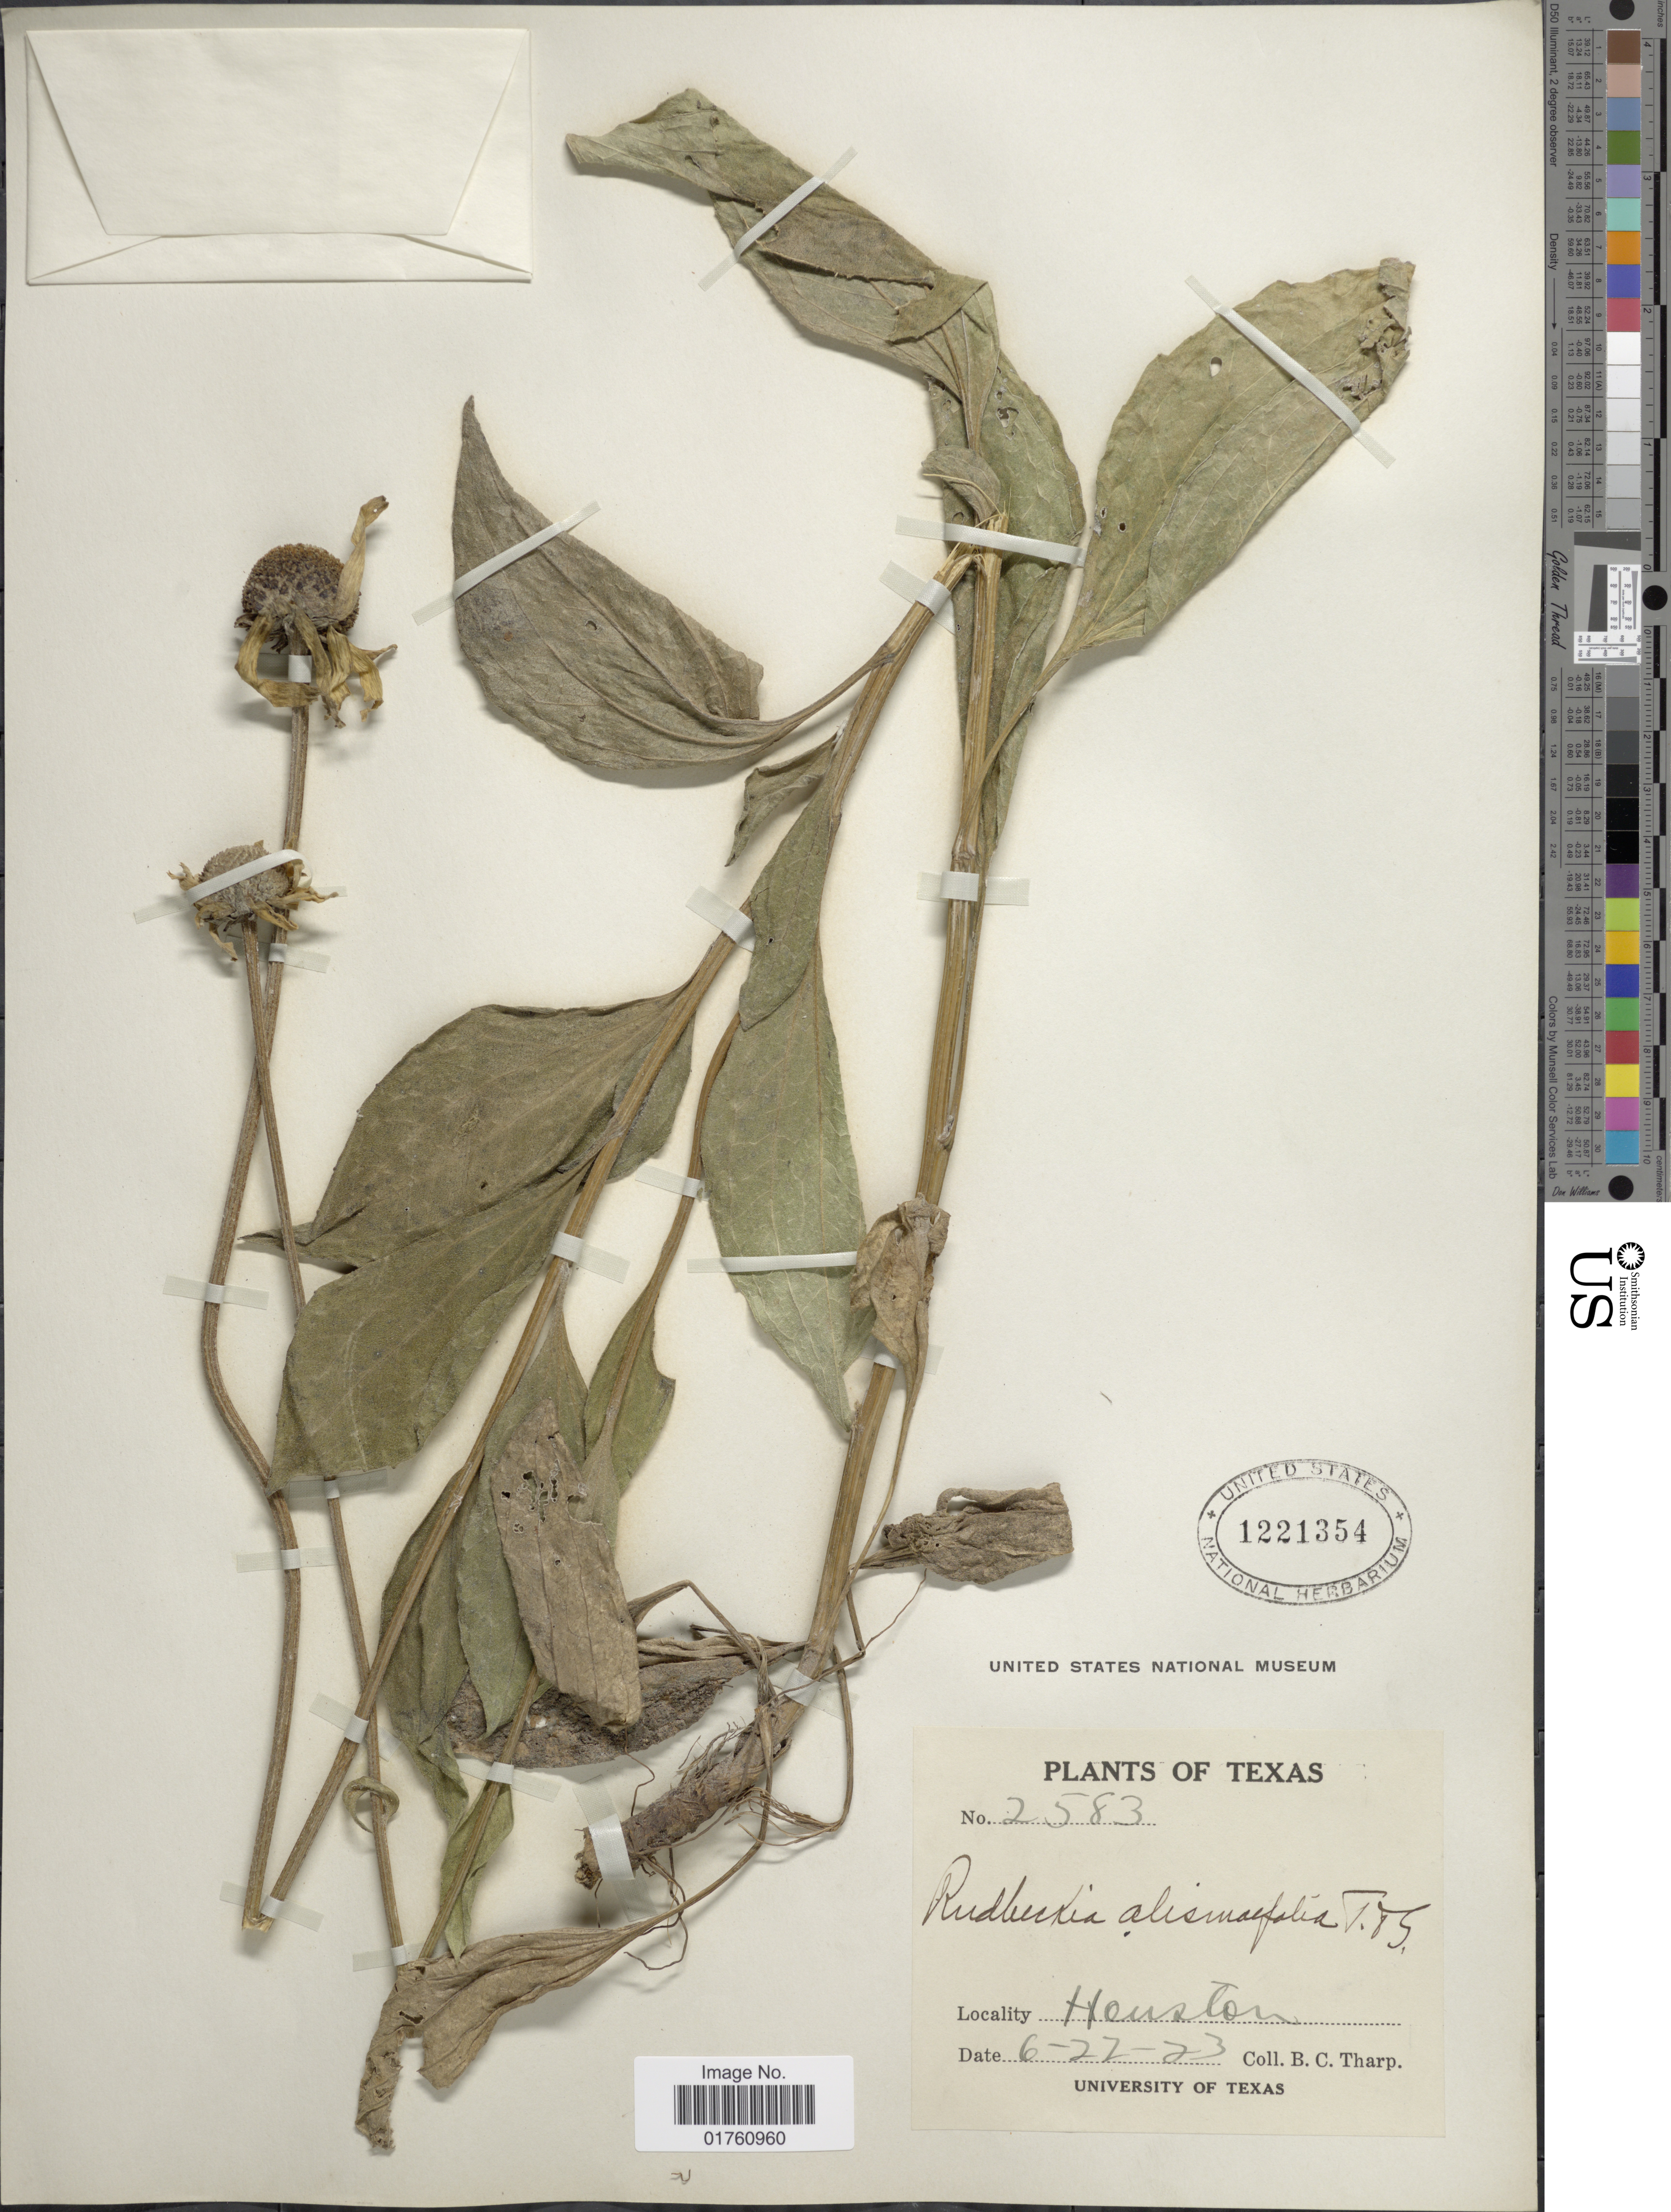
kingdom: Plantae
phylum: Tracheophyta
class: Magnoliopsida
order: Asterales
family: Asteraceae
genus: Rudbeckia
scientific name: Rudbeckia grandiflora var. alismaefolia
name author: (Torr. & A. Gray) Cronq.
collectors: B. C. Tharp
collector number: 2583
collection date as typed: Transcribed d/m/y: 22/6/23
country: United States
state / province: Texas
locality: Houston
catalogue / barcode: US 1221354